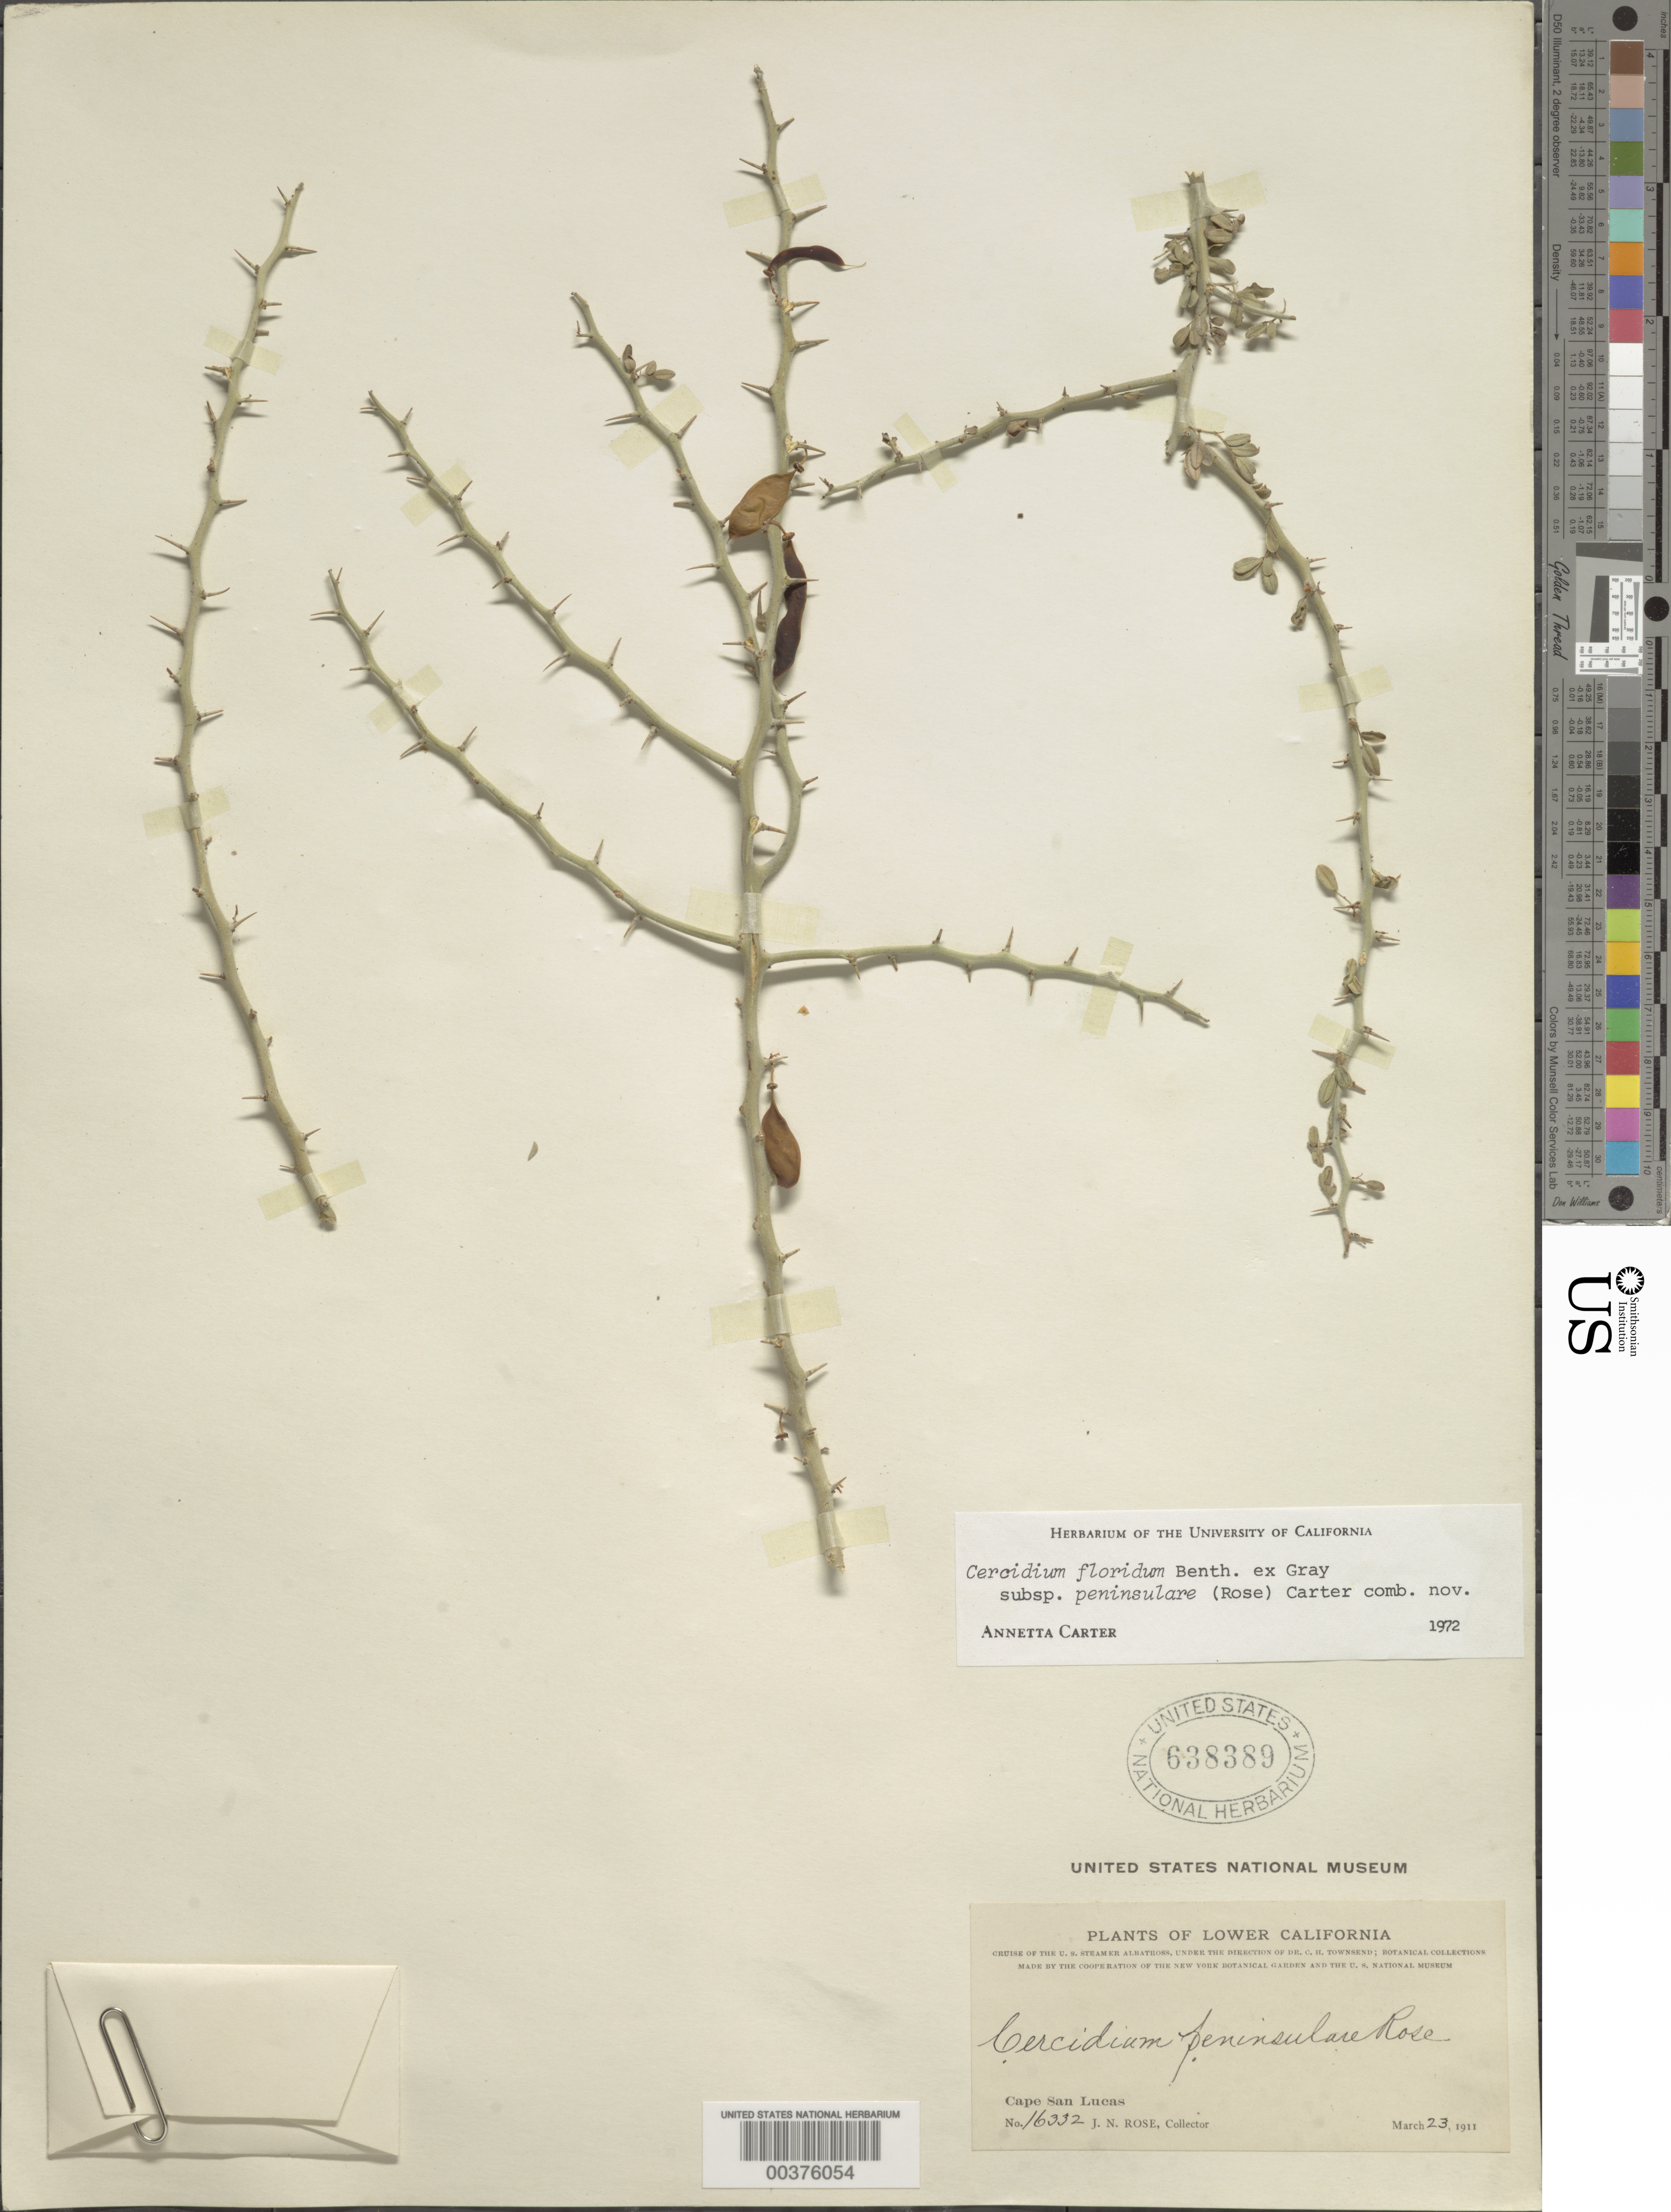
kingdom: Plantae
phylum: Tracheophyta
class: Magnoliopsida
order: Fabales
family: Fabaceae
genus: Parkinsonia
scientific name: Parkinsonia florida subsp. peninsulare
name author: (Rose) J.E. Hawkins & Felger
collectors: J. N. Rose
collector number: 16332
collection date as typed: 23 Mar 1911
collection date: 1911-03-23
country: Mexico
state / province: Baja California Sur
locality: Cape San Lucas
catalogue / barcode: US 638389